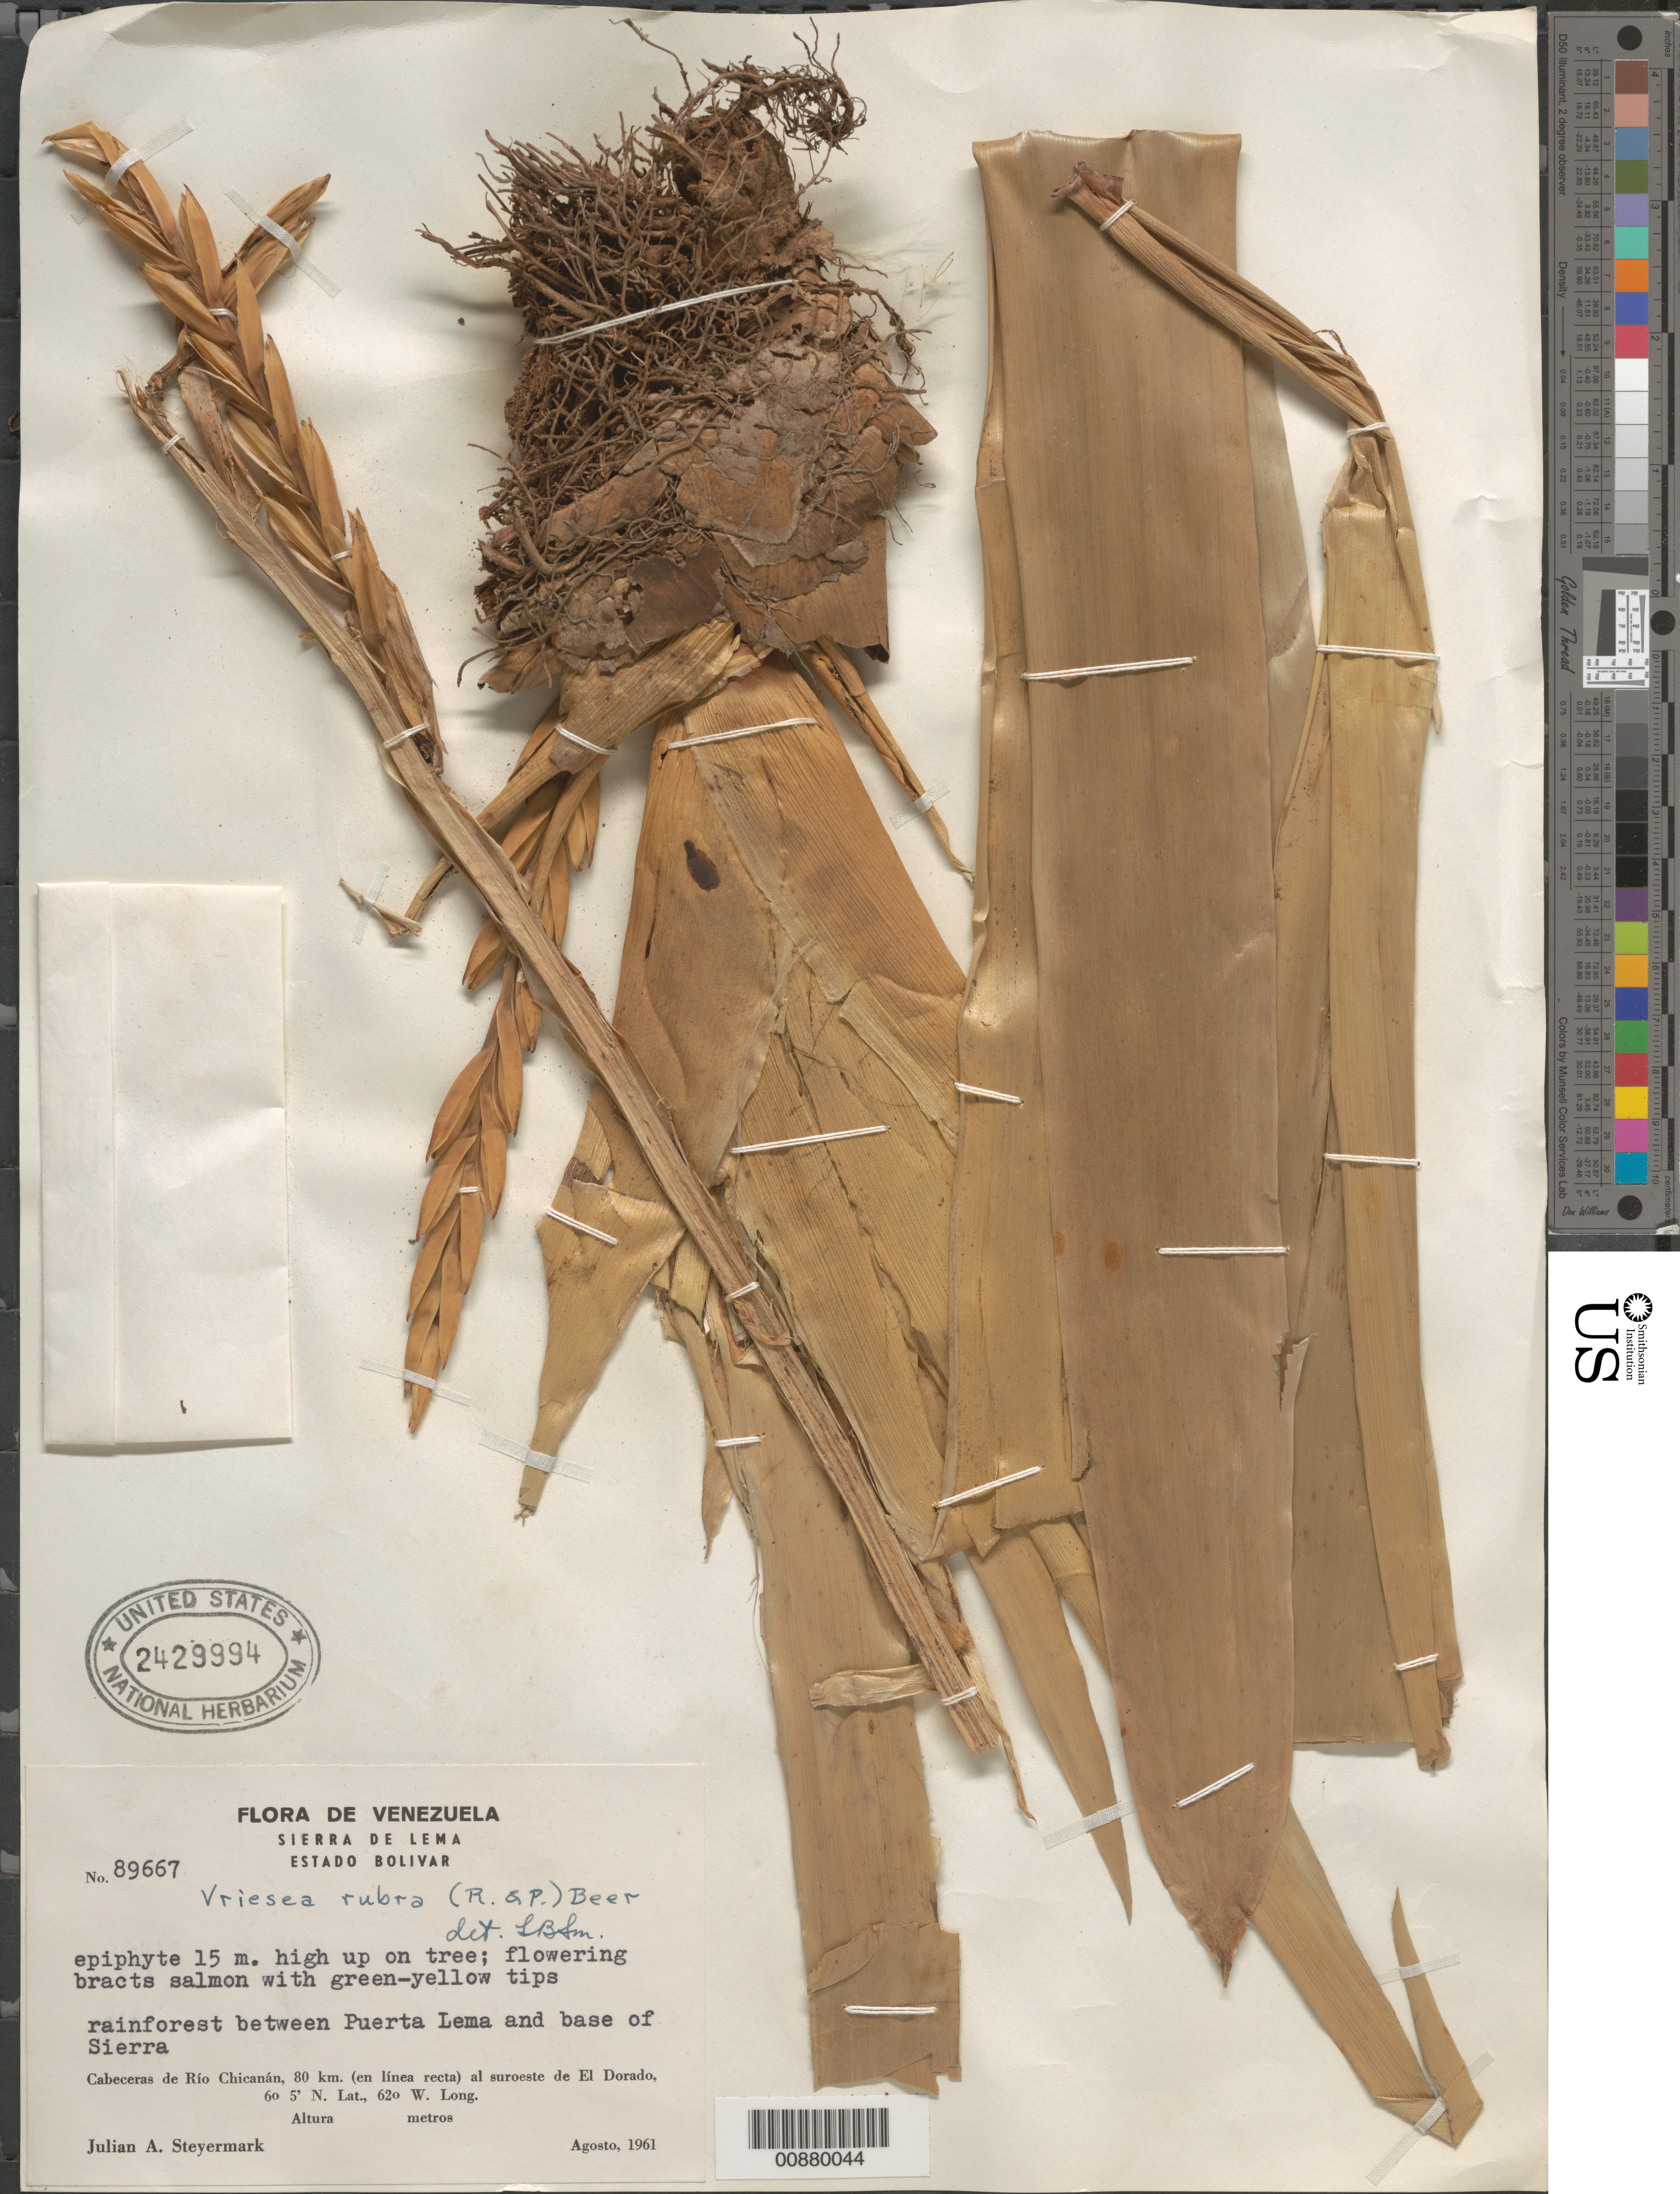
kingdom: Plantae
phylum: Tracheophyta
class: Liliopsida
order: Poales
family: Bromeliaceae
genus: Vriesea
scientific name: Vriesea rubra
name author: (Ruiz & Pav.) Beer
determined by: Smith, Lyman B., (US), NMNH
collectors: J. Steyermark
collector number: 89667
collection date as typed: Aug-61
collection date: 1961-08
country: Venezuela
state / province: Bolívar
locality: Sierra de Lema, Cabaceras de Río Chicanan, 80 km in straight line to SW of El Dorado, between Río Chicanan and Río Ayaiche, between Puerta Lema and base of Sierra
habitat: Rainforest, 15 m high up on tree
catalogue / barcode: US 2429994